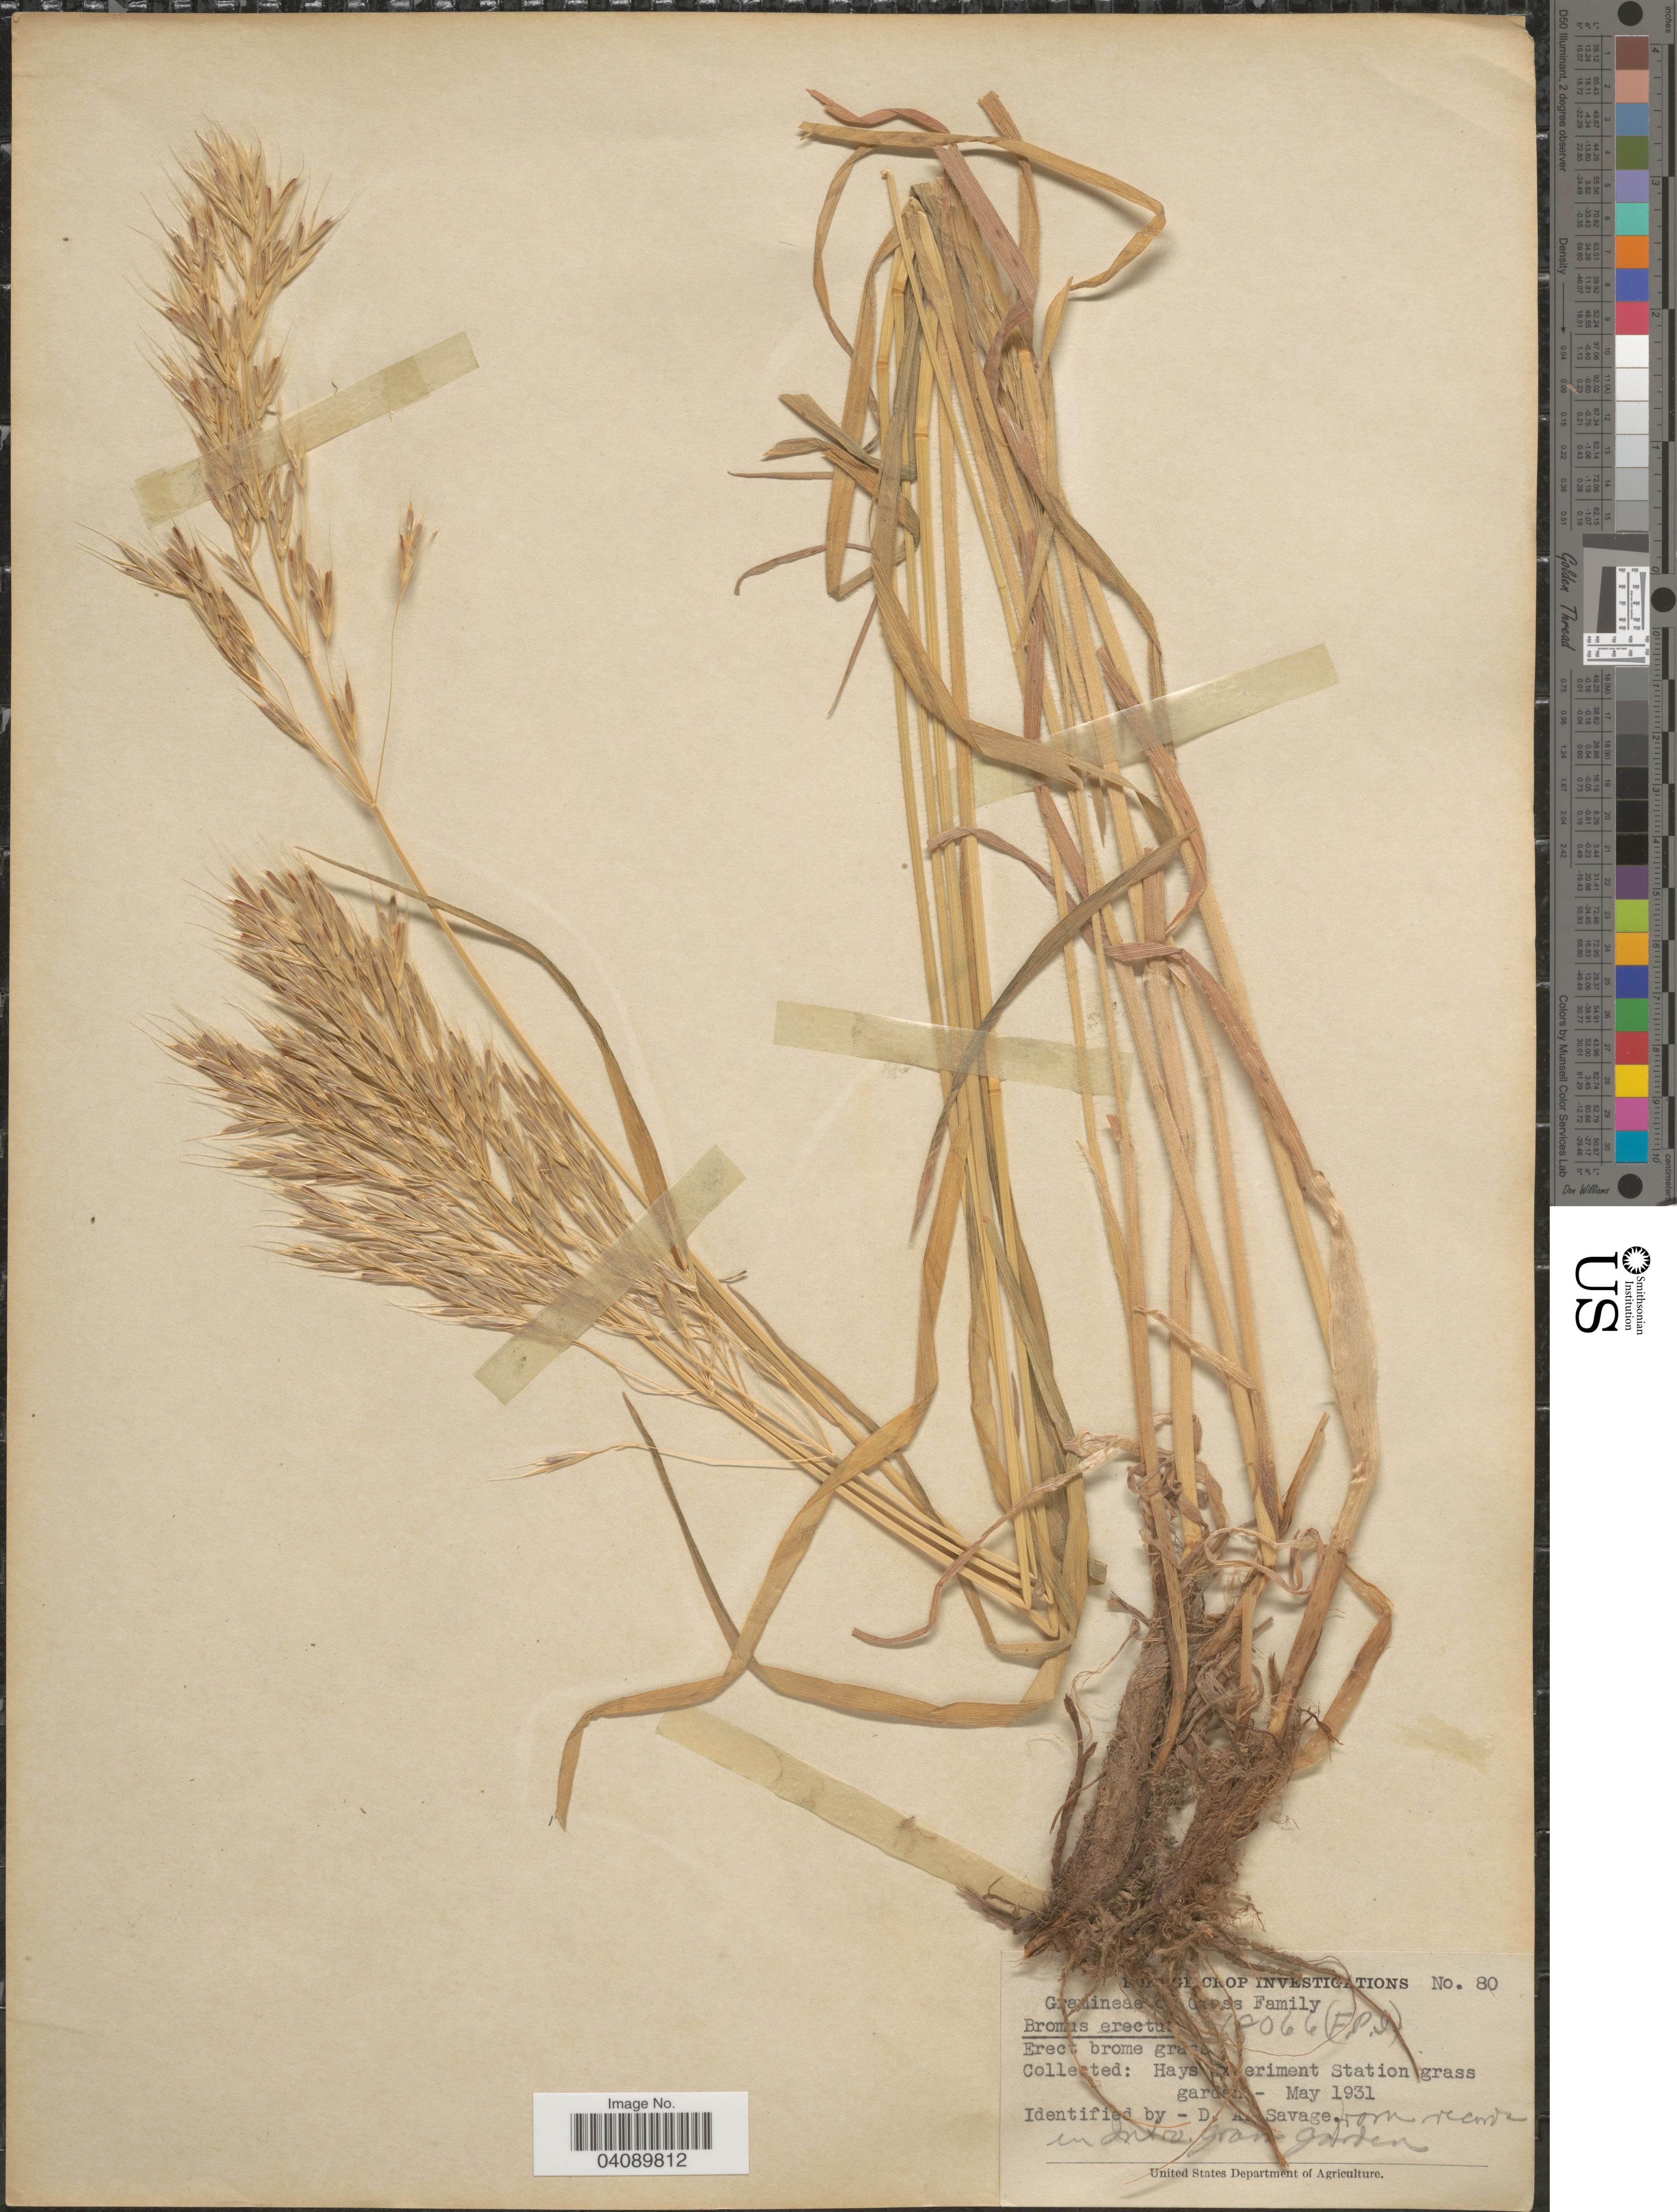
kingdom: Plantae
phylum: Tracheophyta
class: Liliopsida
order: Poales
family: Poaceae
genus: Bromus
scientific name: Bromus erectus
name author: Huds.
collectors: D. Savage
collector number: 80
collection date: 1931-05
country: United States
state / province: Kansas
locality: Hays Experiment Station grass garden.